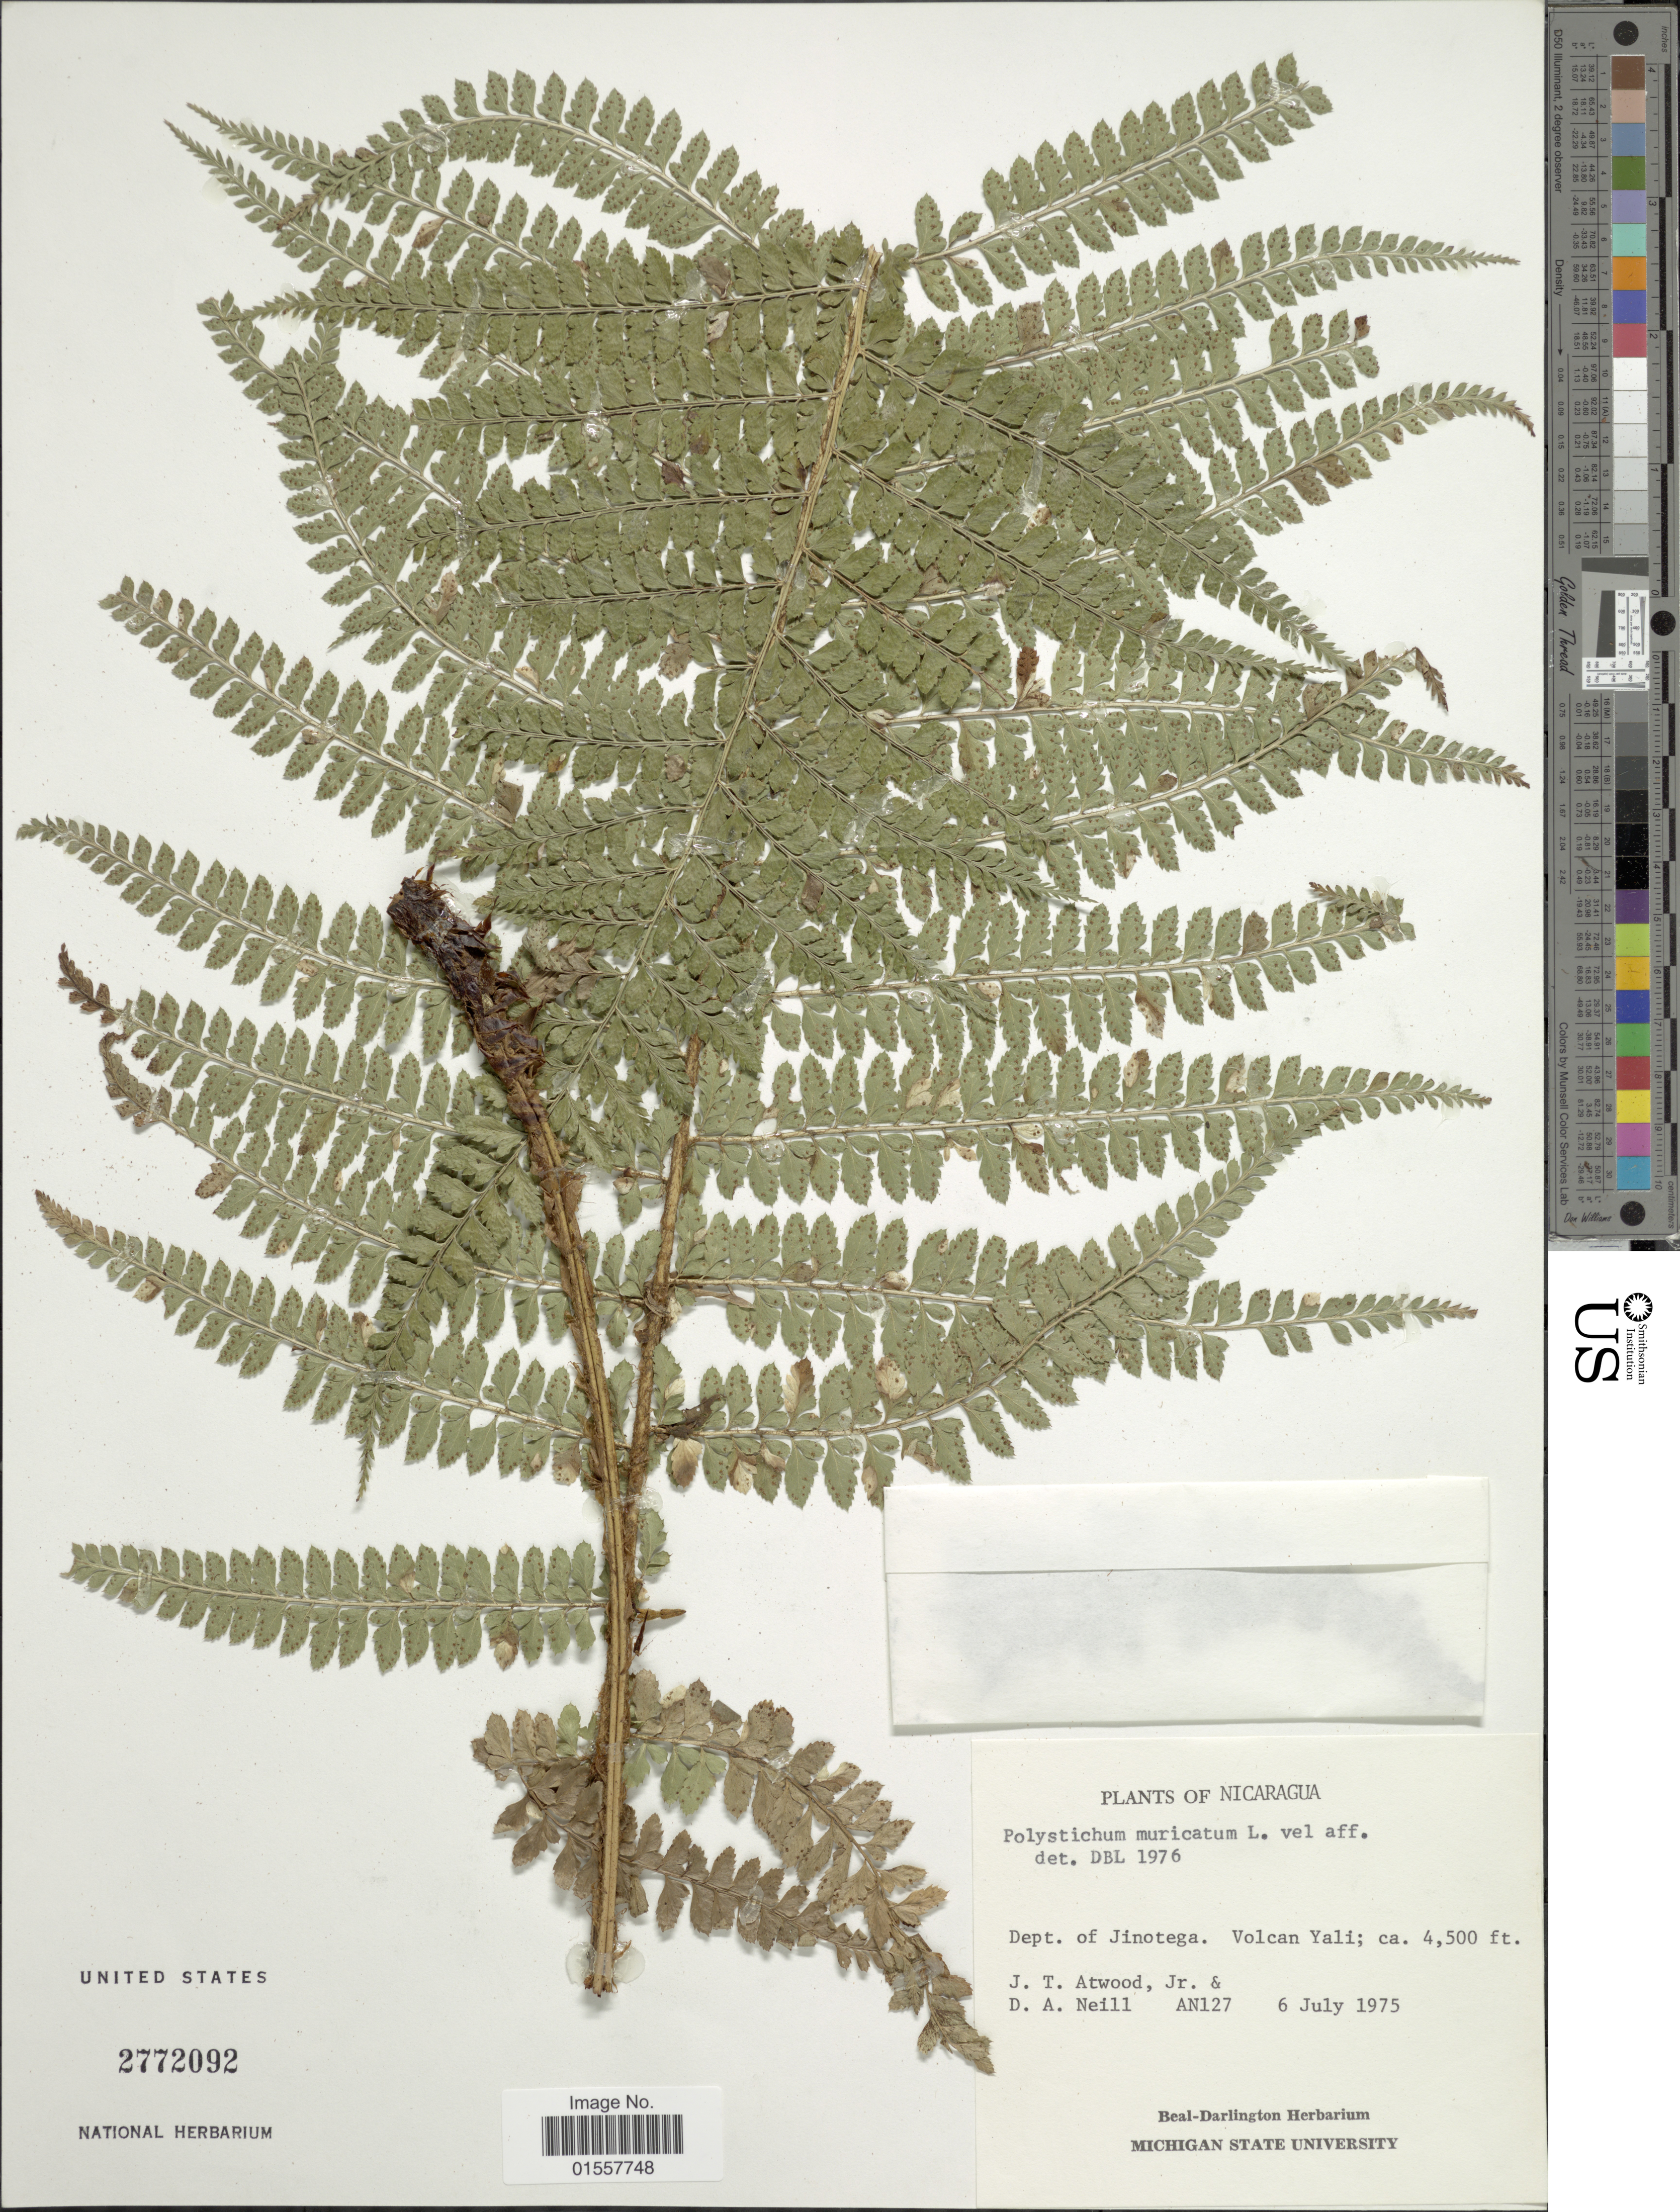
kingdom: Plantae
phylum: Tracheophyta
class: Polypodiopsida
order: Polypodiales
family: Dryopteridaceae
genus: Polystichum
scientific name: Polystichum muricatum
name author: (L.) Fée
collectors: J. T. Atwood & D. A. Neill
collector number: AN127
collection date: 1975-07-06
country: Nicaragua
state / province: Jinotega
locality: Dept. of Jinotega, Volcan Yali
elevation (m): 1372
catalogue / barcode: US 2772092